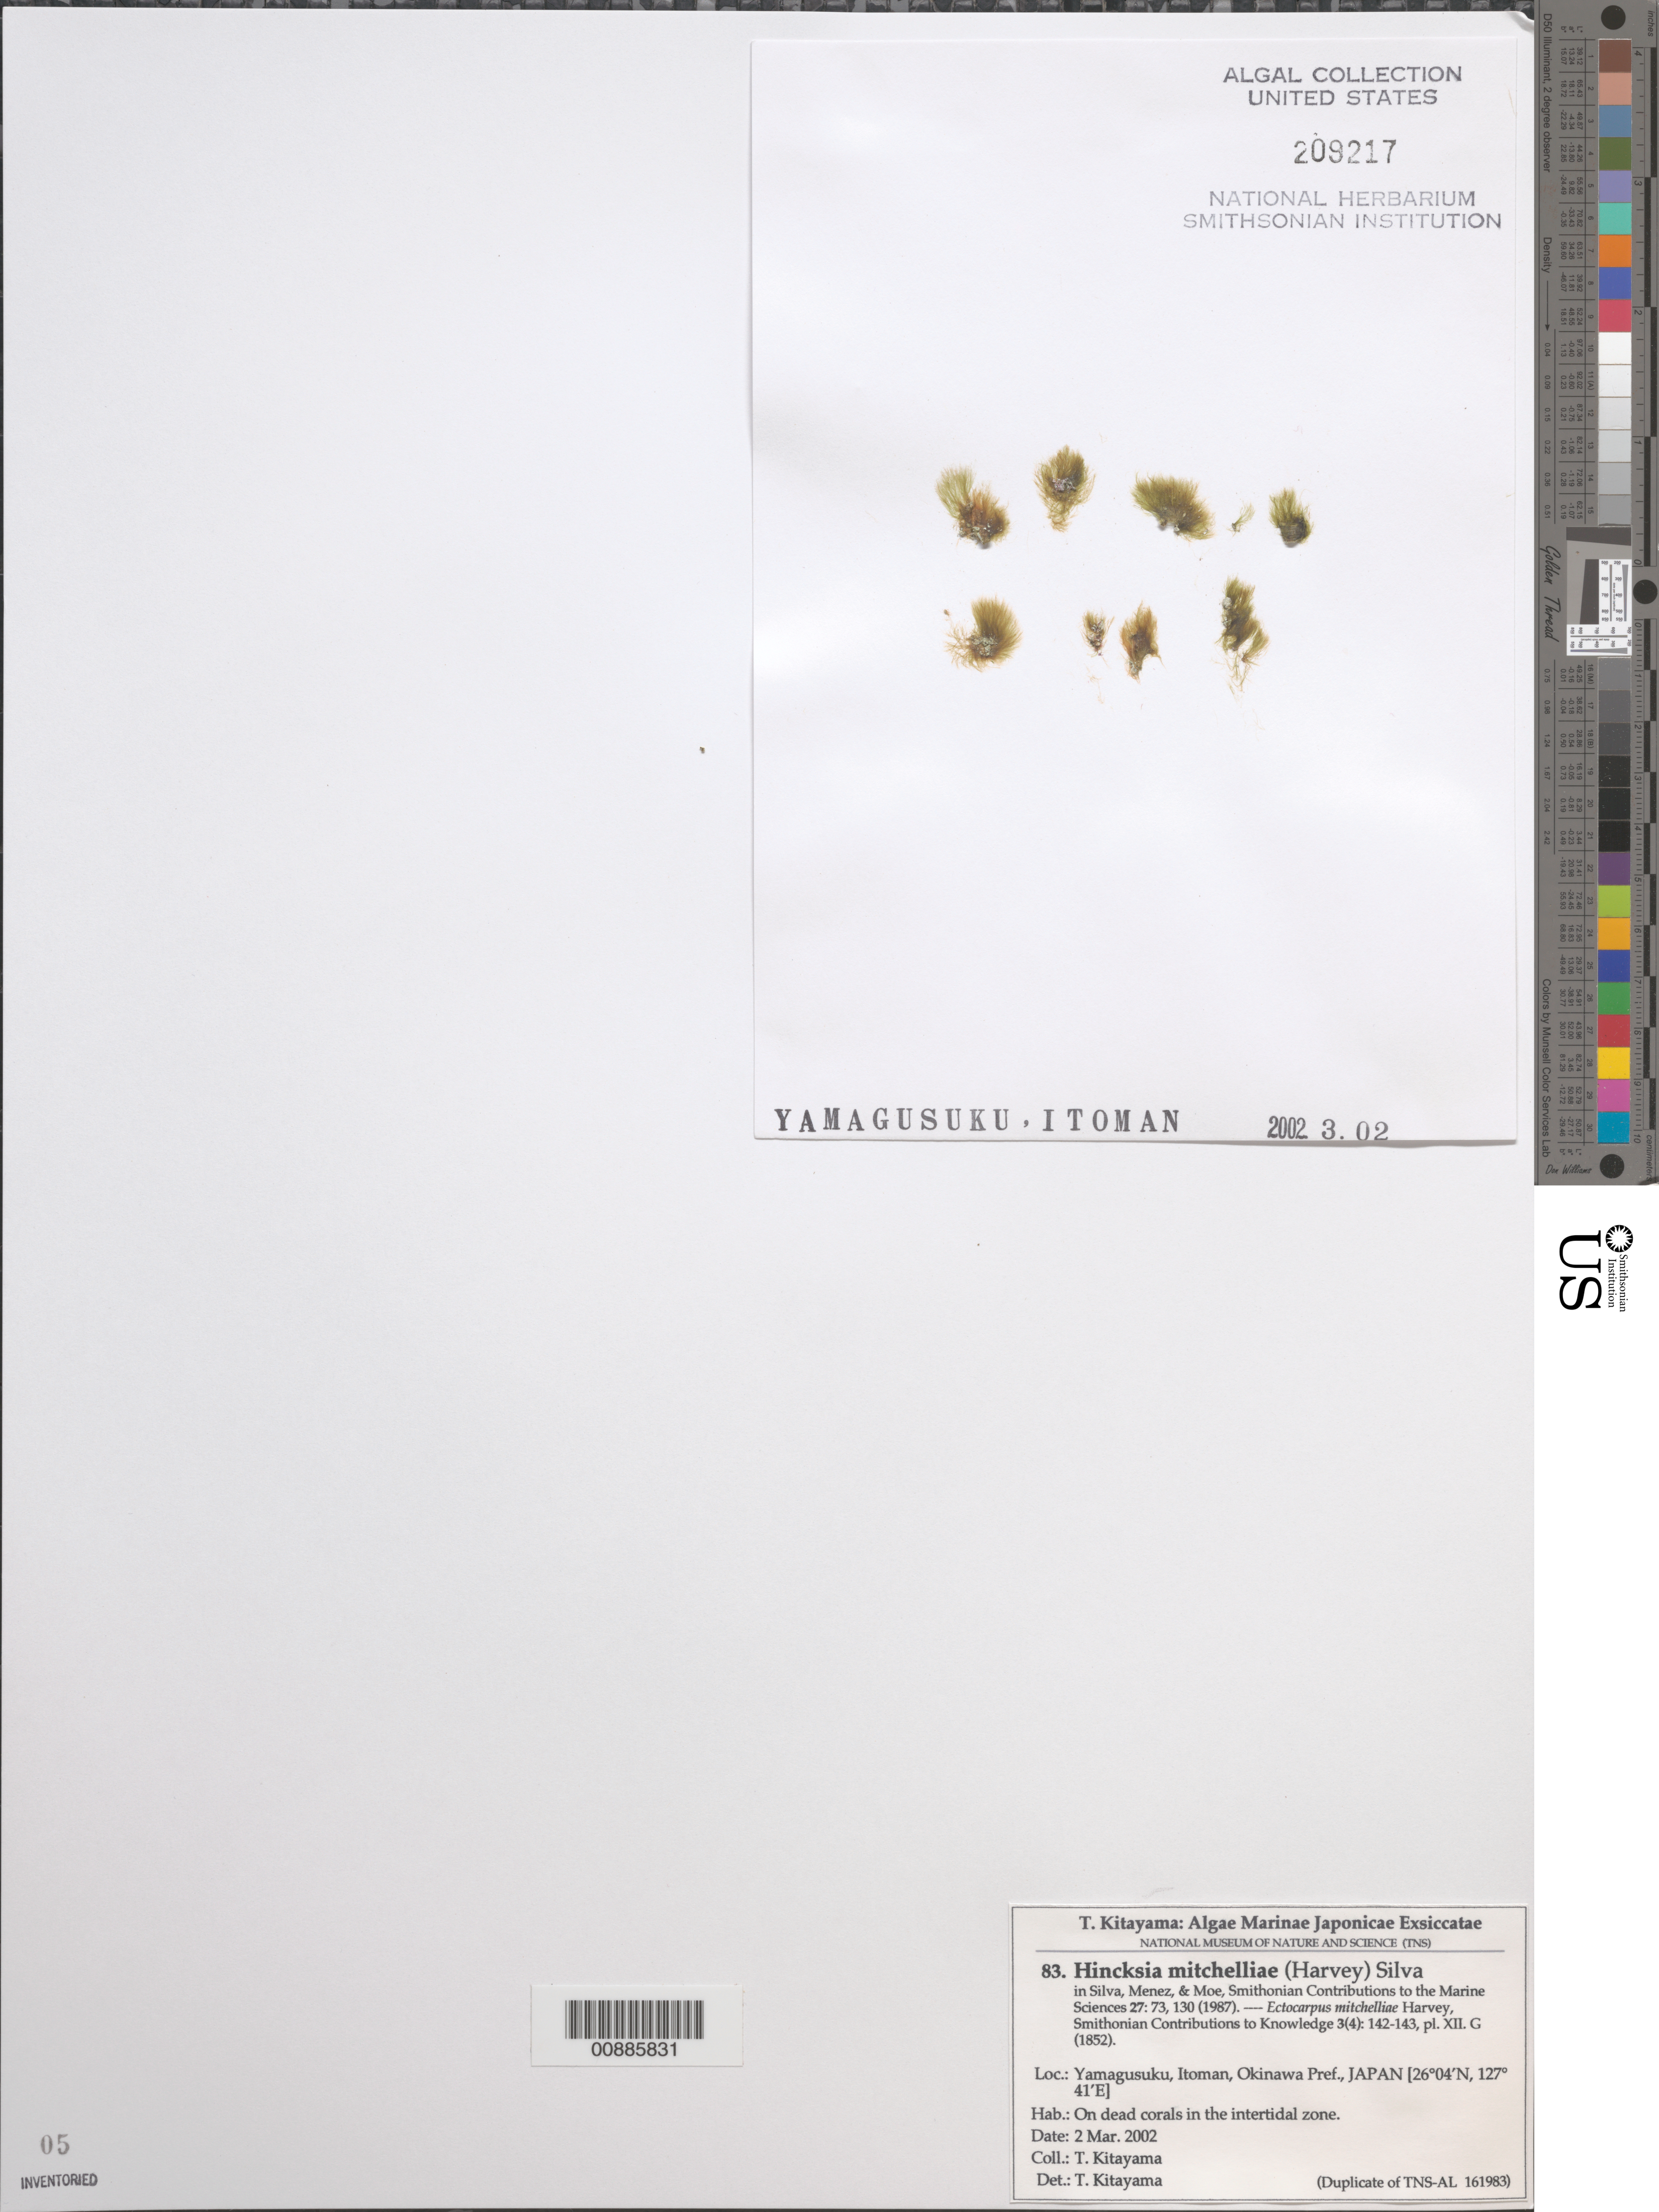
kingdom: Chromista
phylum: Ochrophyta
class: Phaeophyceae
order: Ectocarpales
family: Acinetosporaceae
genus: Feldmannia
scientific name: Feldmannia mitchelliae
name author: (Harv.) H.-S. Kim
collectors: T. Kitayama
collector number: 83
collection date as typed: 02 Mar 2002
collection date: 2002-03-02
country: Japan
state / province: Okinawa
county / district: Ryukyu Shoto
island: Okinawa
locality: Yamagusuku, Itoman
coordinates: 26 04' N, 127 41' E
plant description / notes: Kitayama, T., Algae Marinae Japonicae Exsiccatae, Fasc. IV (Nos. 76-100)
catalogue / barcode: US 209217